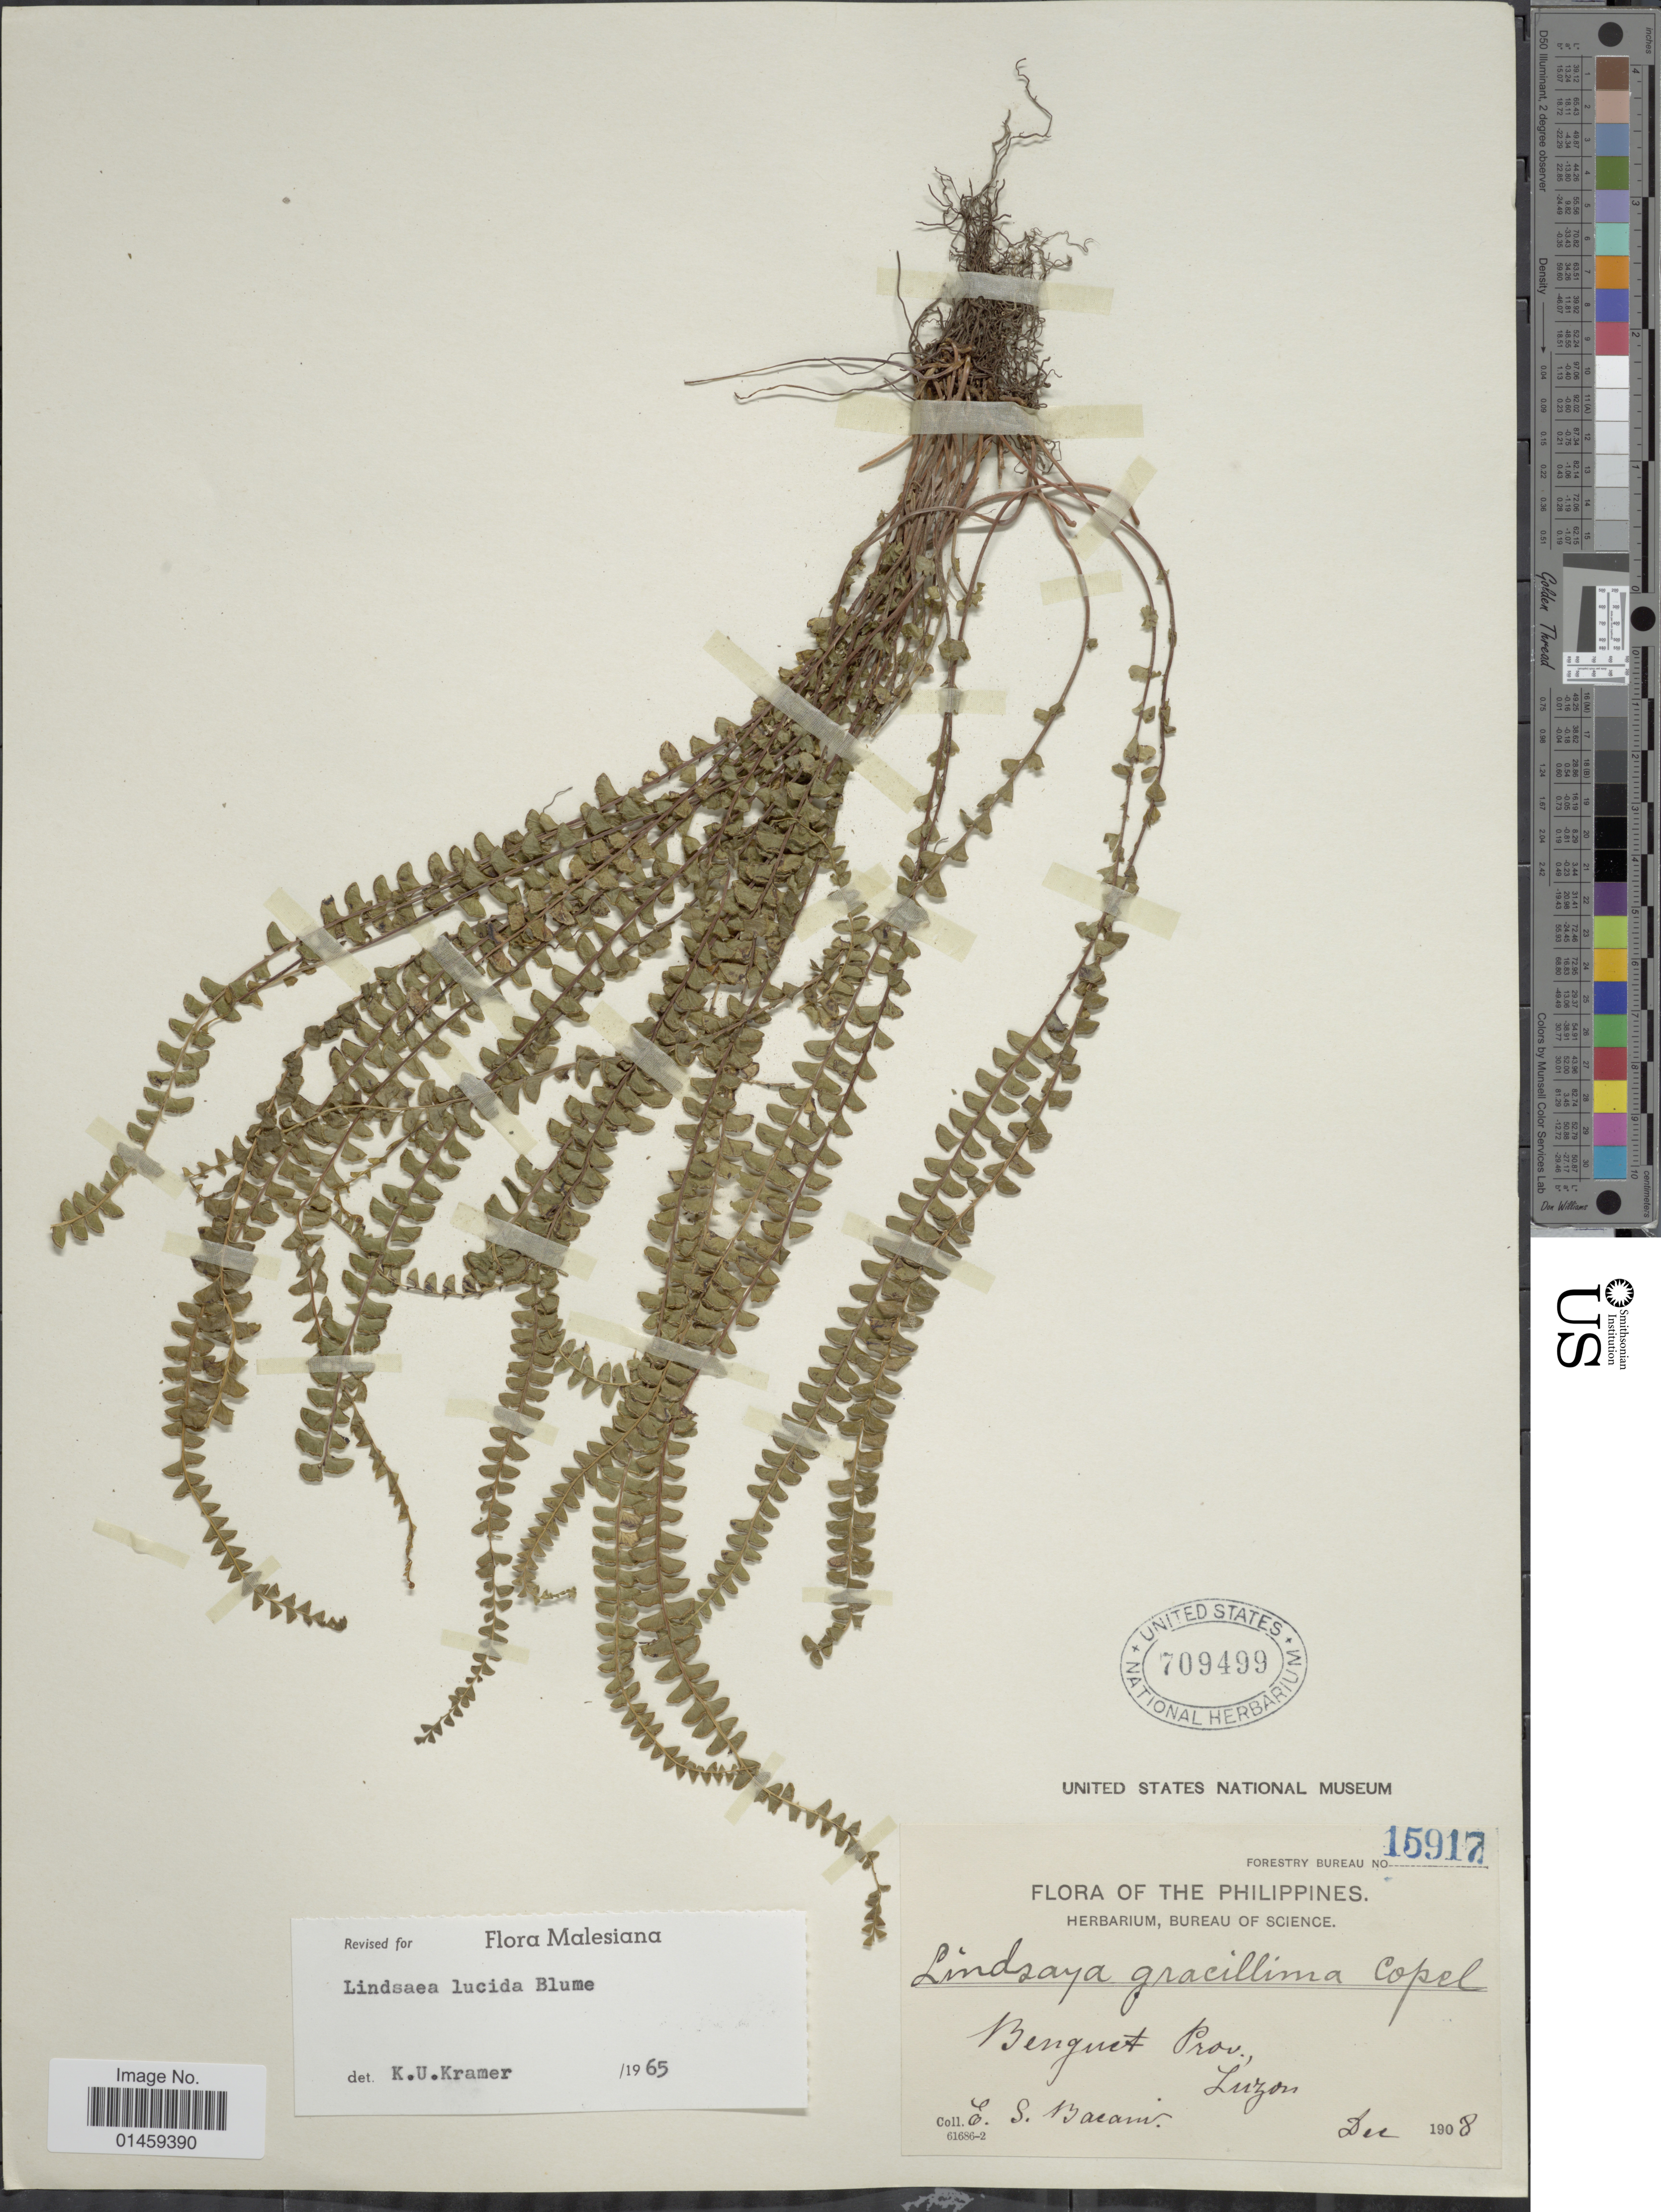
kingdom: Plantae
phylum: Tracheophyta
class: Polypodiopsida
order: Polypodiales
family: Lindsaeaceae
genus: Lindsaea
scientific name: Lindsaea lucida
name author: Blume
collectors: E. Bacani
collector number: Forestry Bureau 15917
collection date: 1908-12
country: Philippines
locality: Benguet Prov., Luzon.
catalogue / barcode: US 709499